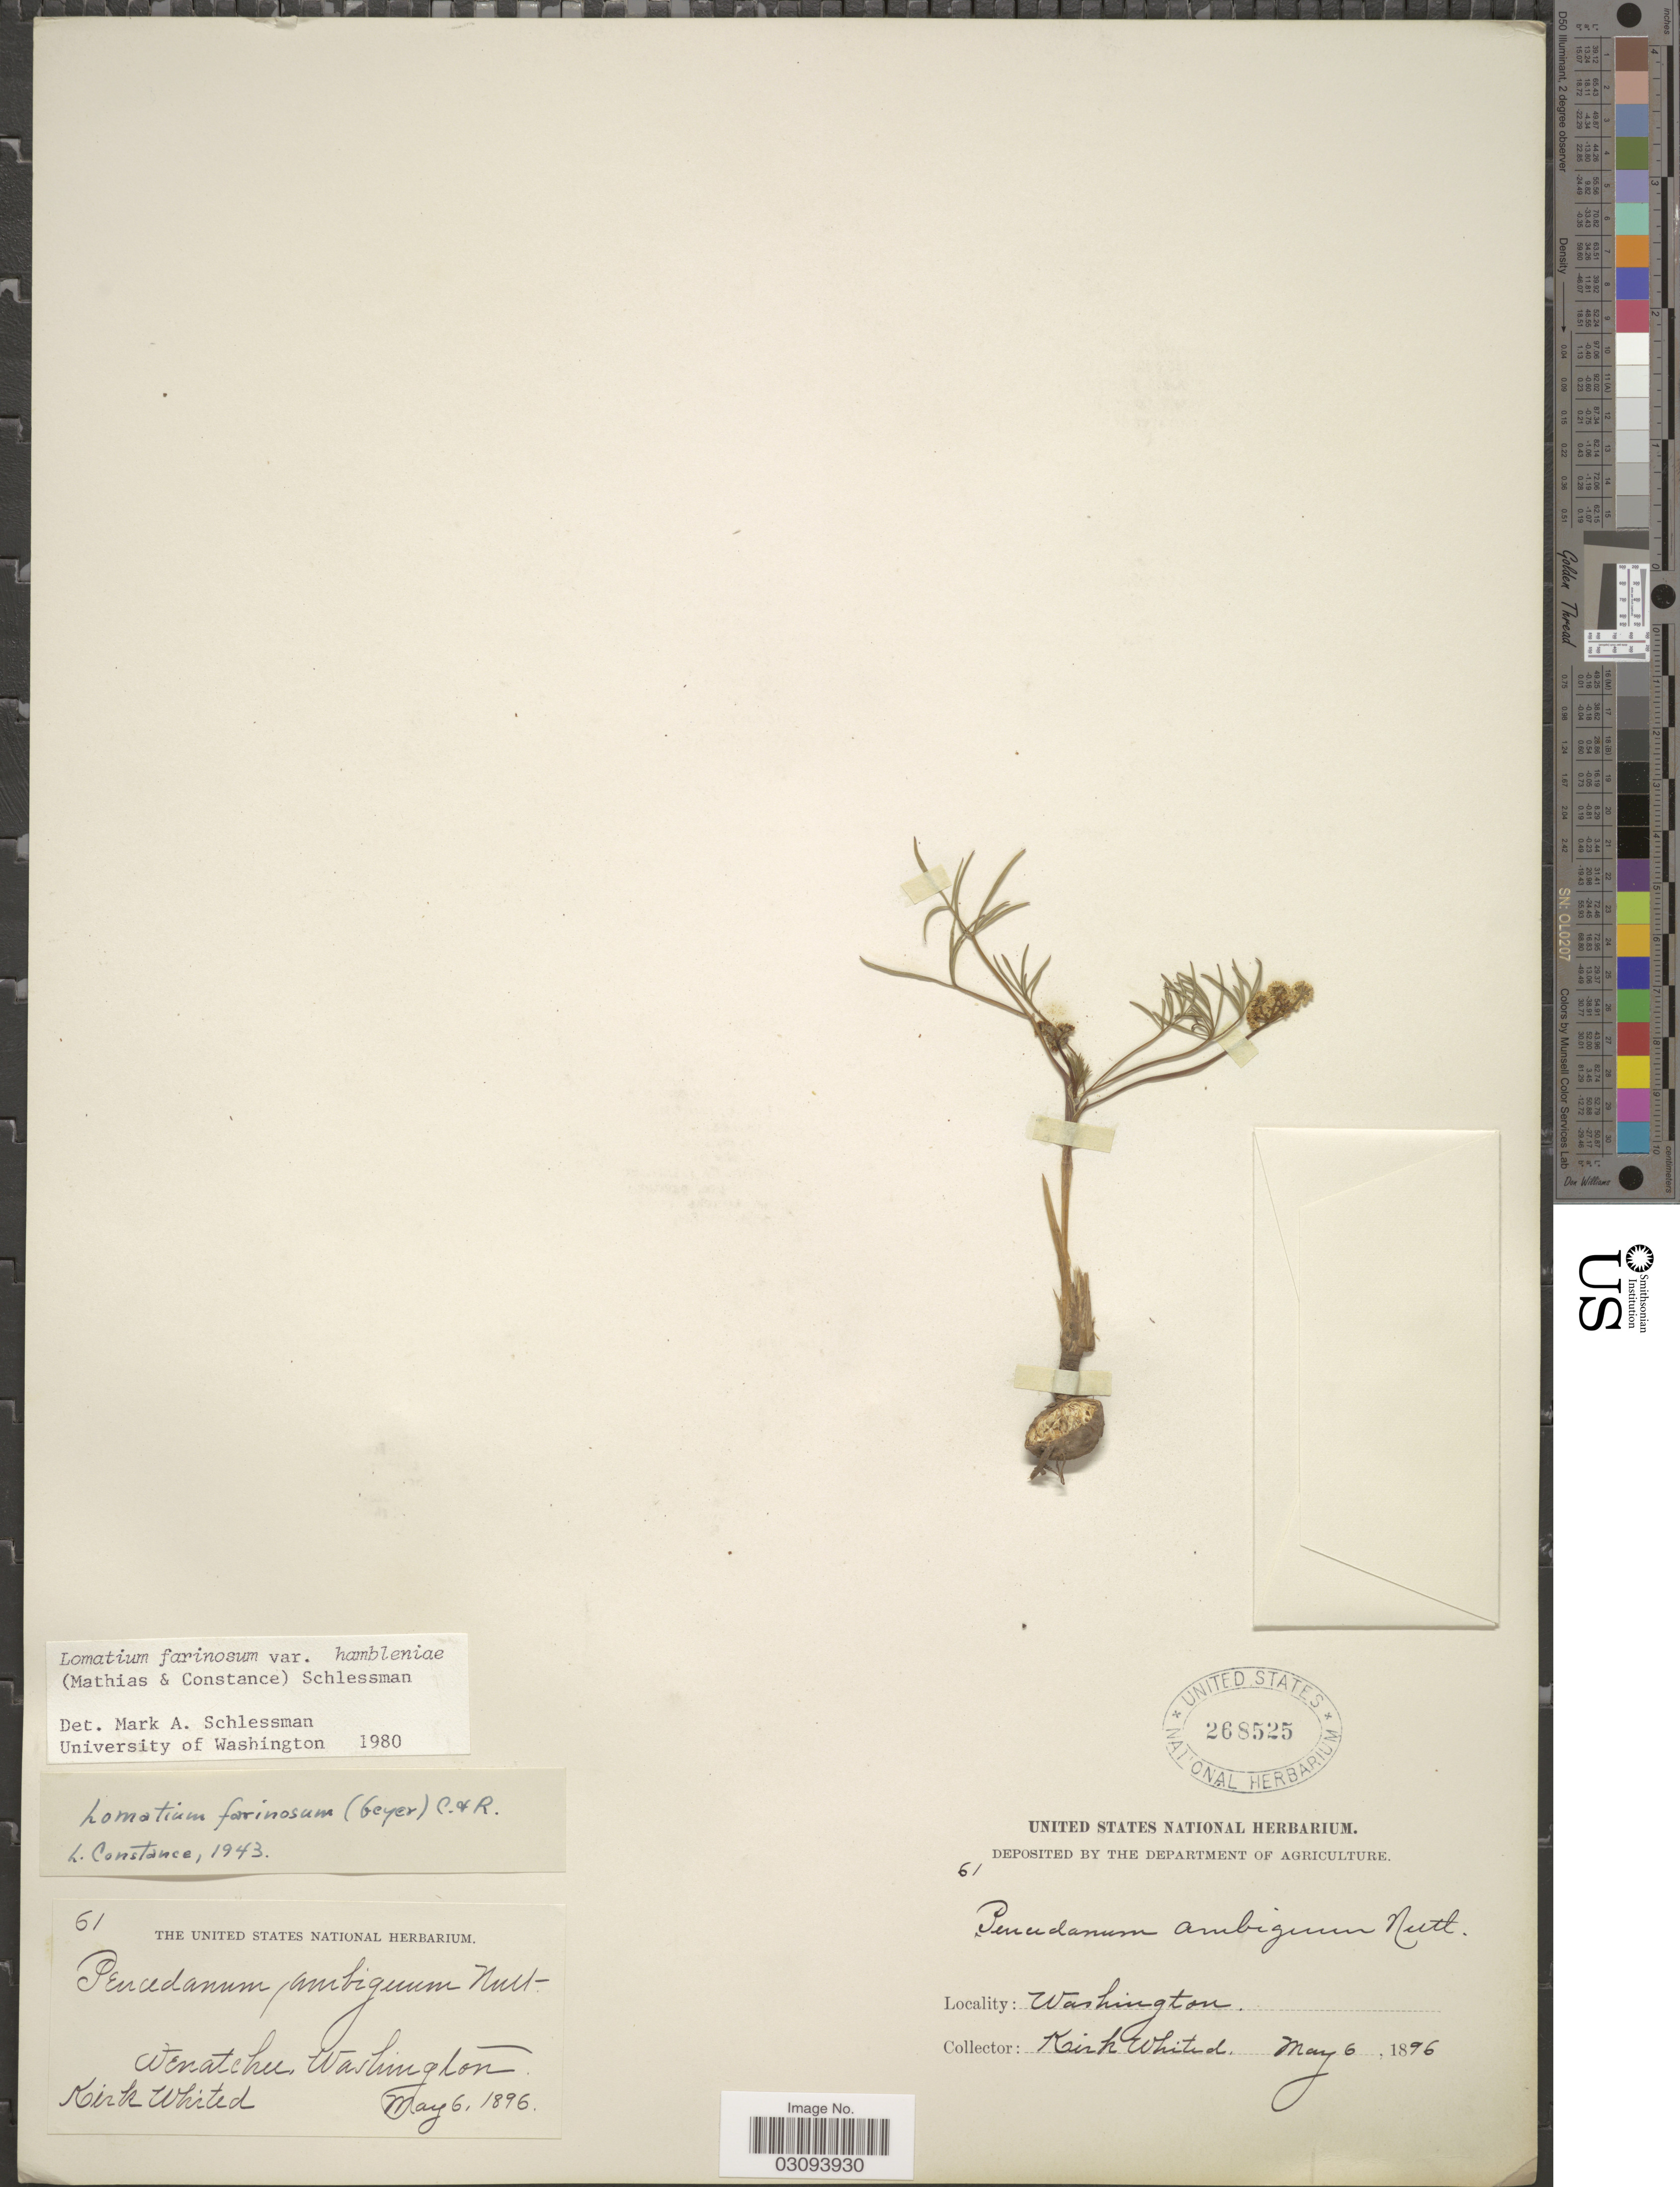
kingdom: Plantae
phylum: Tracheophyta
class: Magnoliopsida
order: Apiales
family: Apiaceae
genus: Lomatium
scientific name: Lomatium farinosum var. hambleniae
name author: (Mathias & Constance) Schlessman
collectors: K. Whited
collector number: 61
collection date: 1896-05-06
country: United States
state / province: Washington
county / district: Chelan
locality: Wenatchee.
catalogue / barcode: US 268525